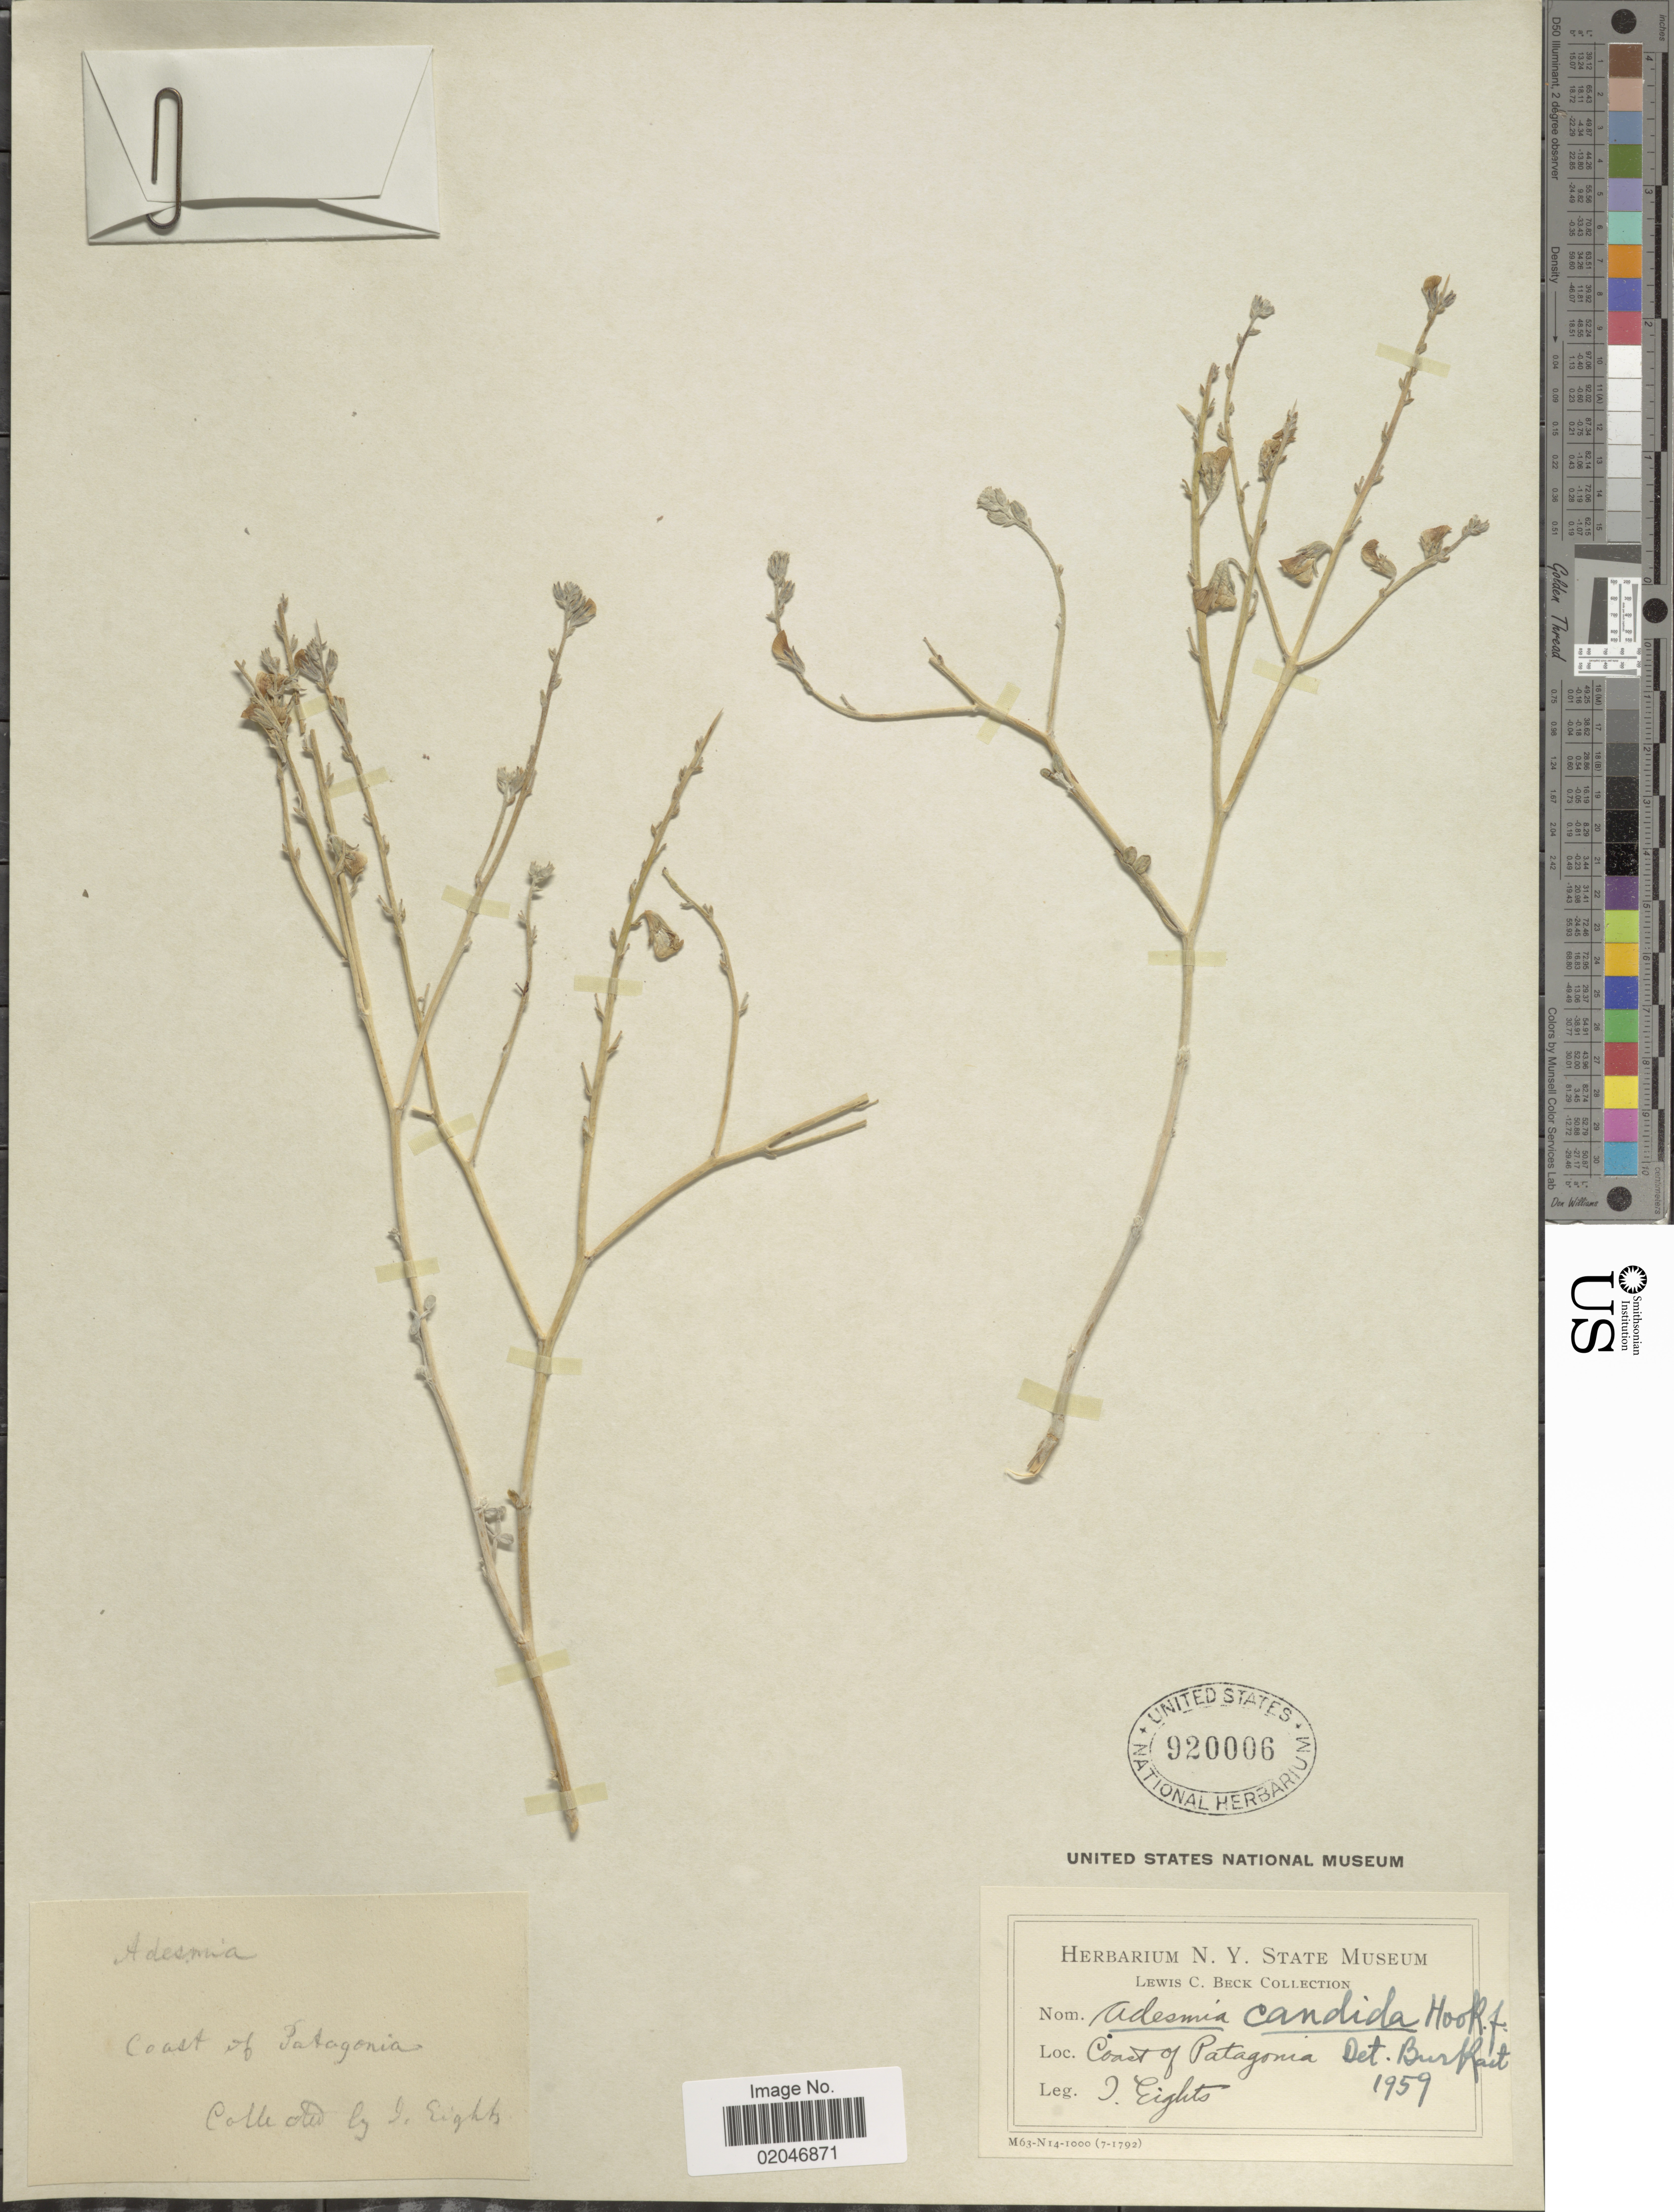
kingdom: Plantae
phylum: Tracheophyta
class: Magnoliopsida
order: Fabales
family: Fabaceae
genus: Adesmia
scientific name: Adesmia candida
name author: Hook. f.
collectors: I. Eights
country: Argentina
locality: Coast of Patagonia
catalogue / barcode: US 920006